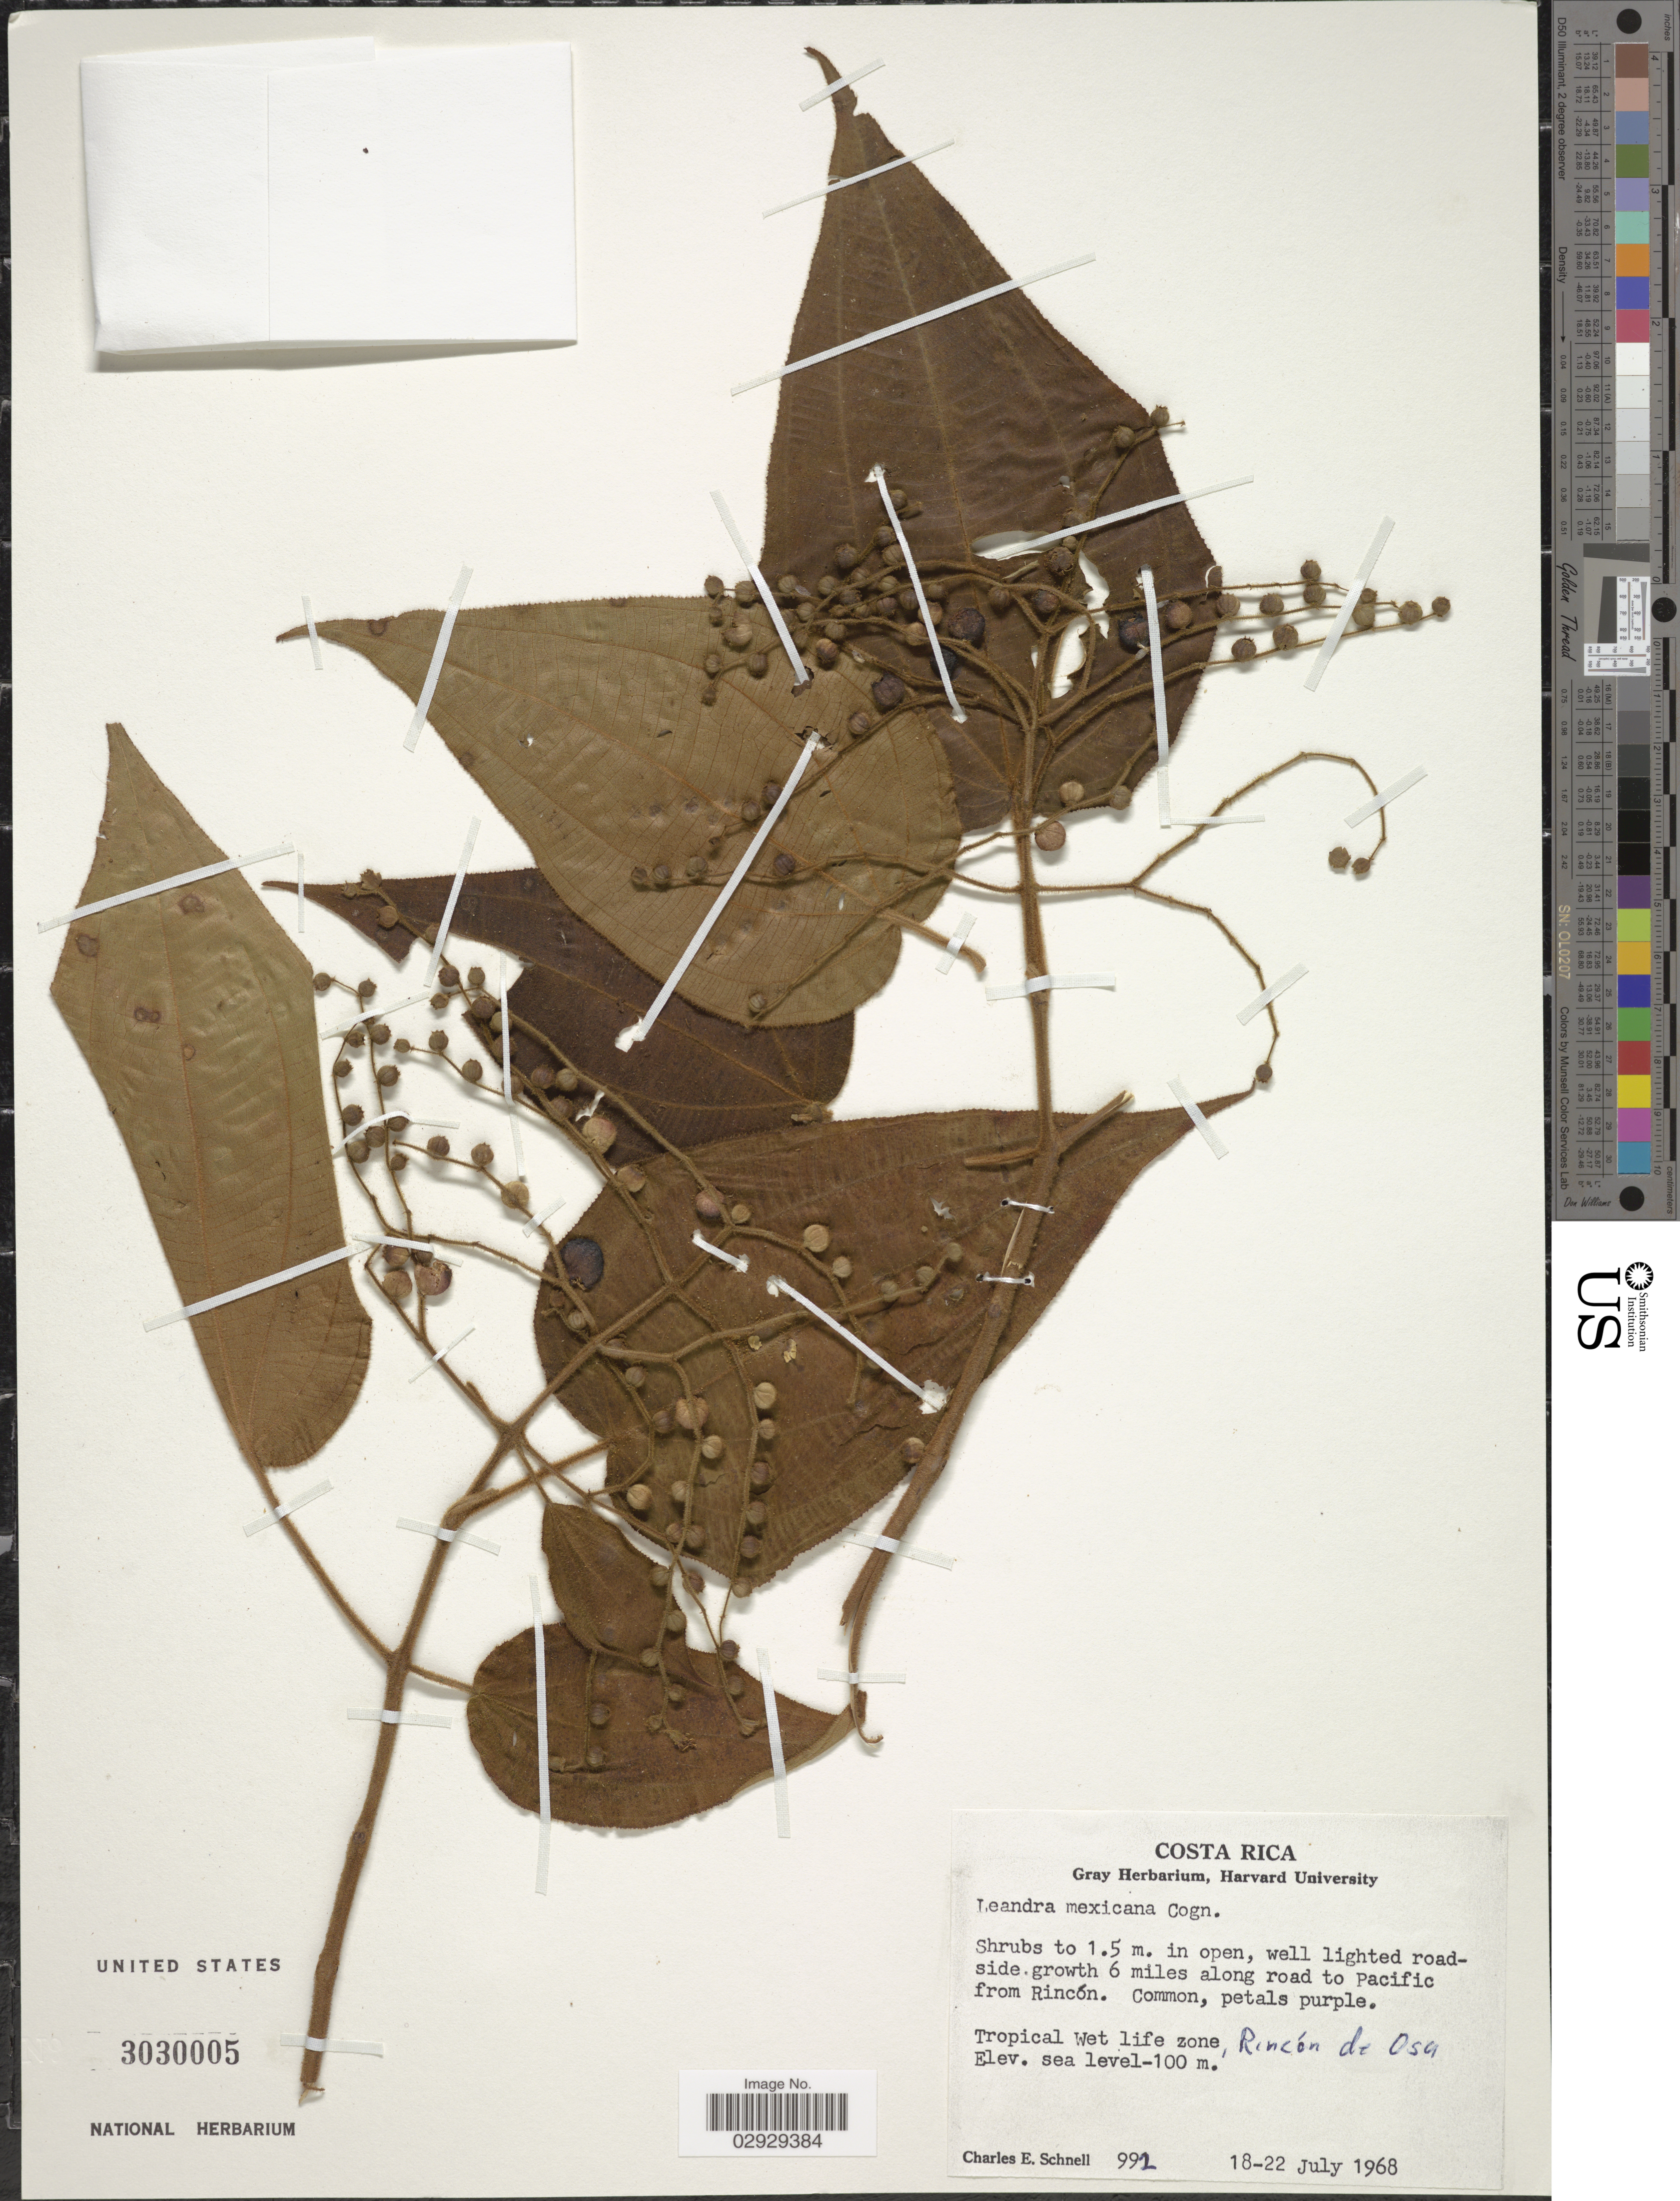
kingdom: Plantae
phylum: Tracheophyta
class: Magnoliopsida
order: Myrtales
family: Melastomataceae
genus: Leandra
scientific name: Leandra mexicana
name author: (Naudin) Cogn.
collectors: C. Schnell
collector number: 991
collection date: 1968-07-18/1968-07-22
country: Costa Rica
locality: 6 miles along road to Pacific from Rincón. Tropical Wet life zone, Rincón de Osa.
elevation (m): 0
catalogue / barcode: US 3030005